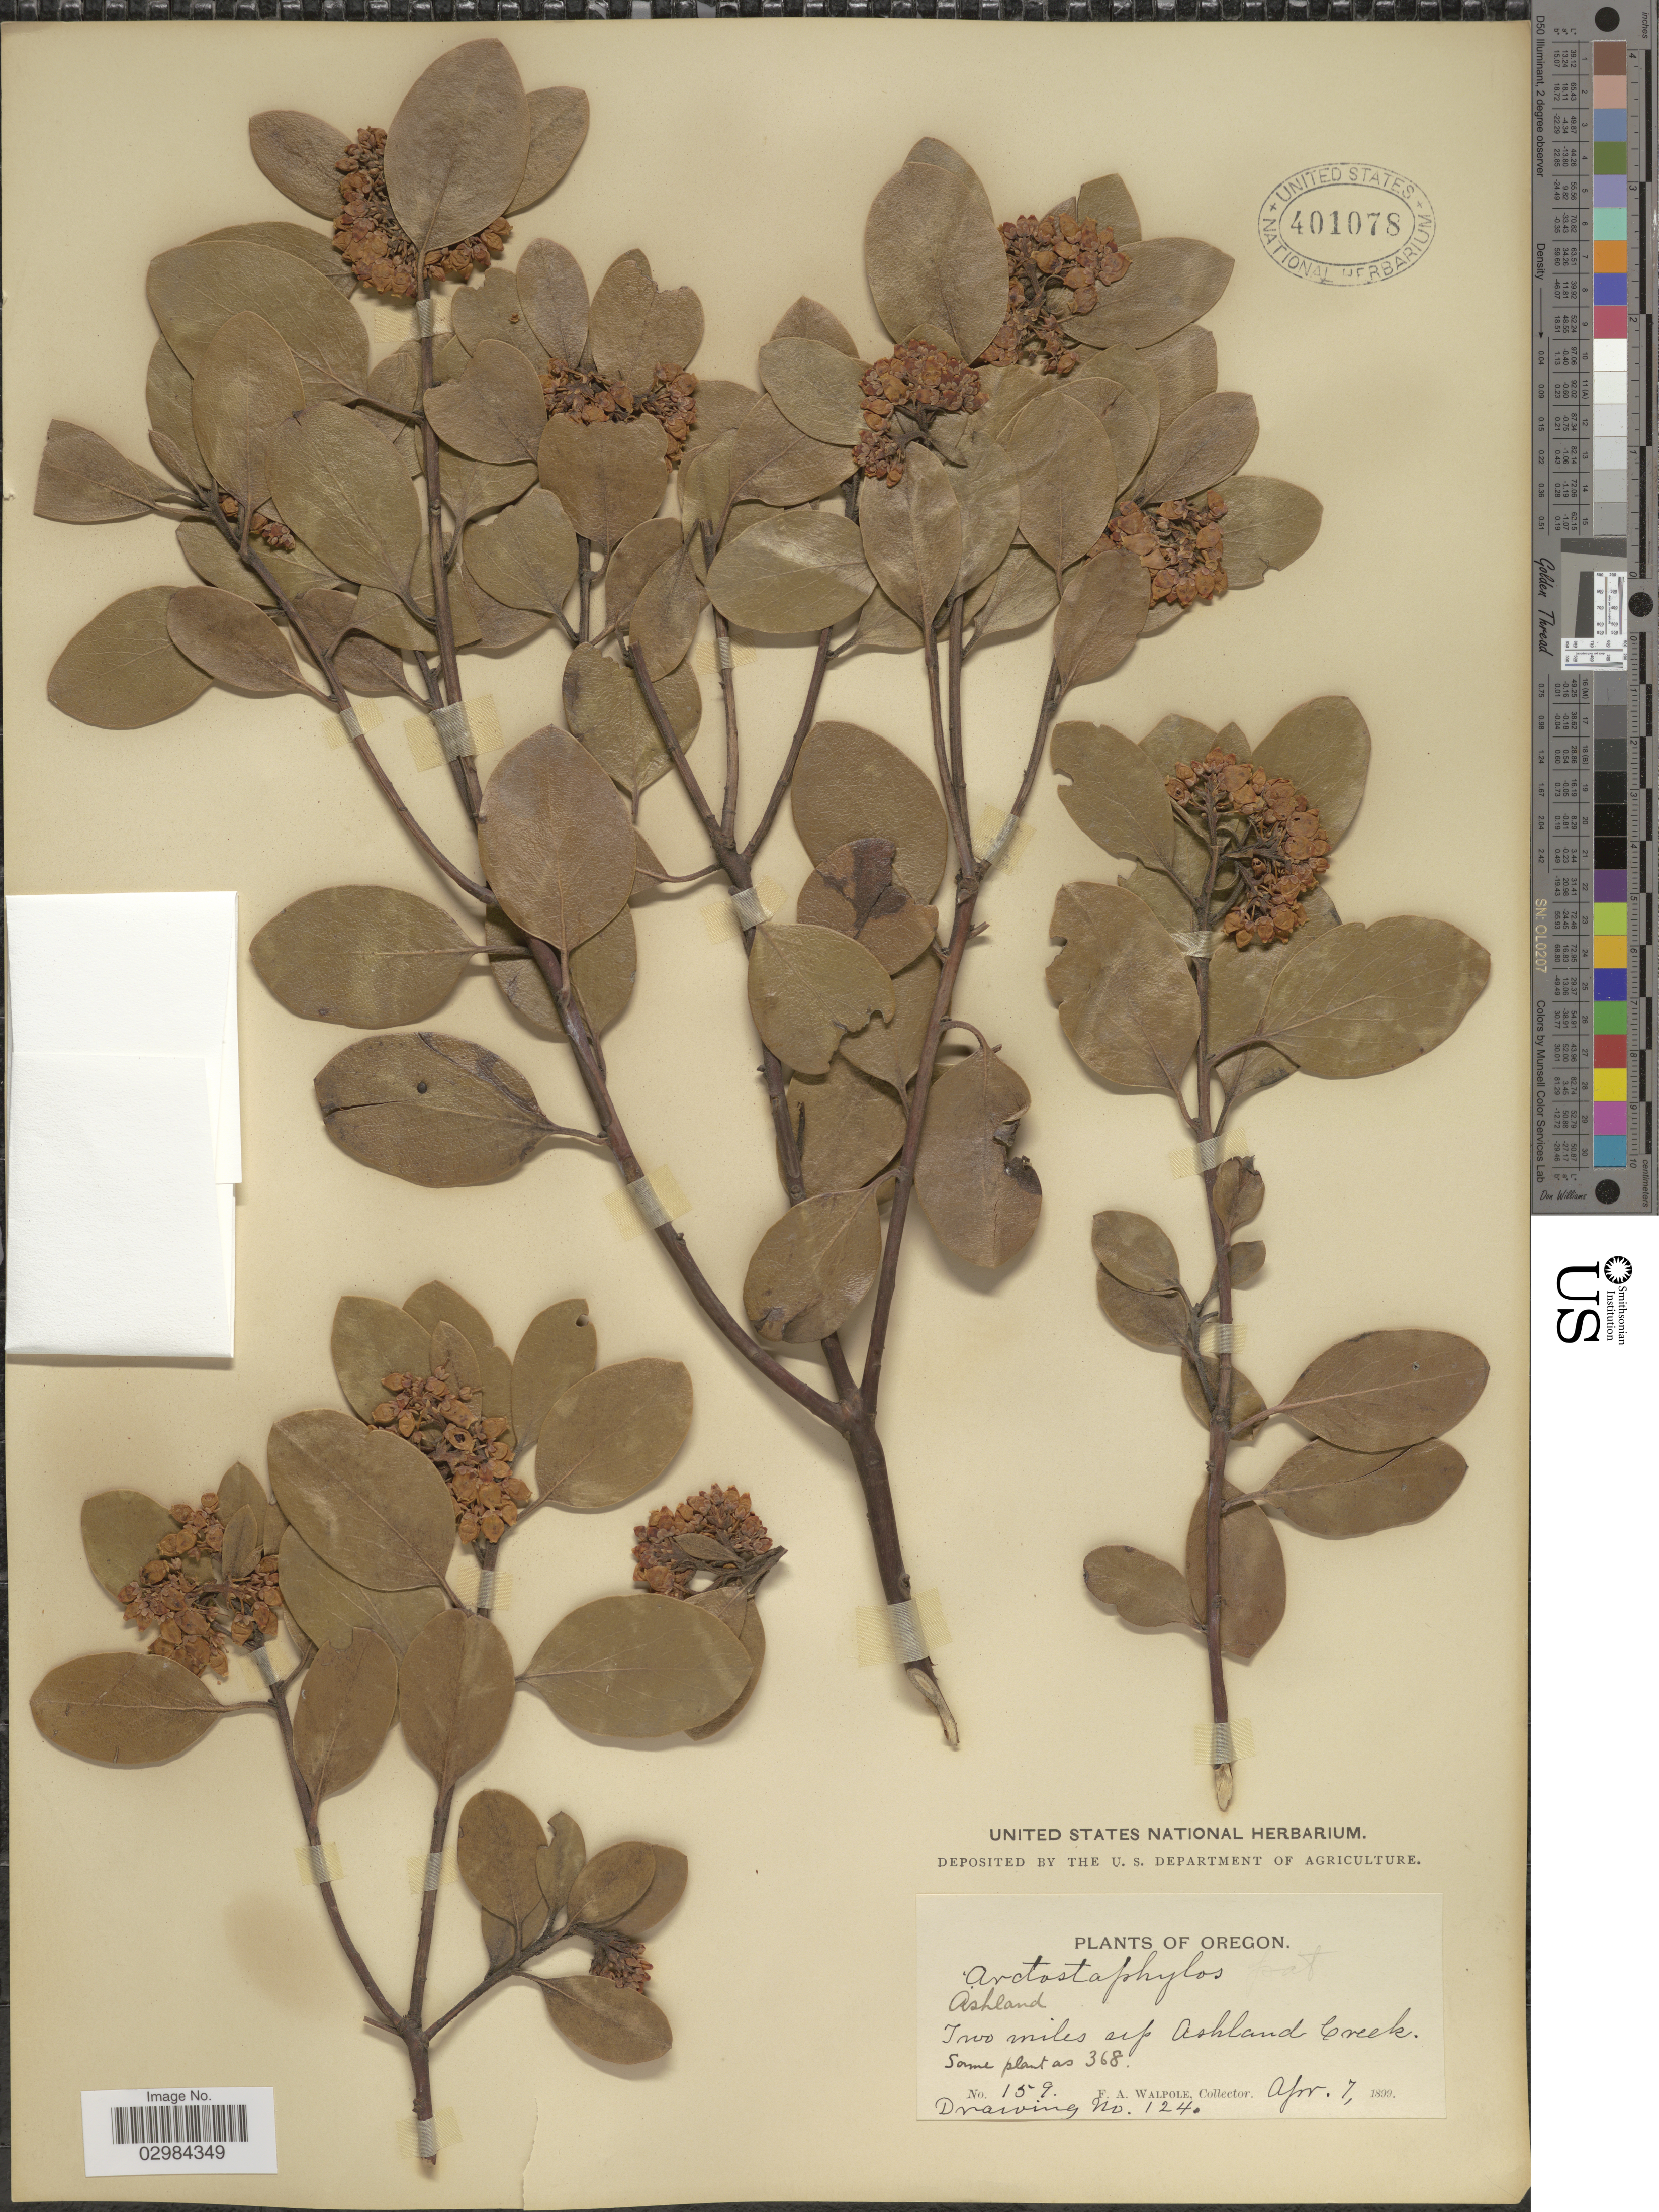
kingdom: Plantae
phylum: Tracheophyta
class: Magnoliopsida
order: Ericales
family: Ericaceae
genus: Arctostaphylos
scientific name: Arctostaphylos patula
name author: Greene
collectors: F. Walpole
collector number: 159/124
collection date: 1899-04-07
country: United States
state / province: Oregon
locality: Two miles up Ashland Creek.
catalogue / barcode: US 401078